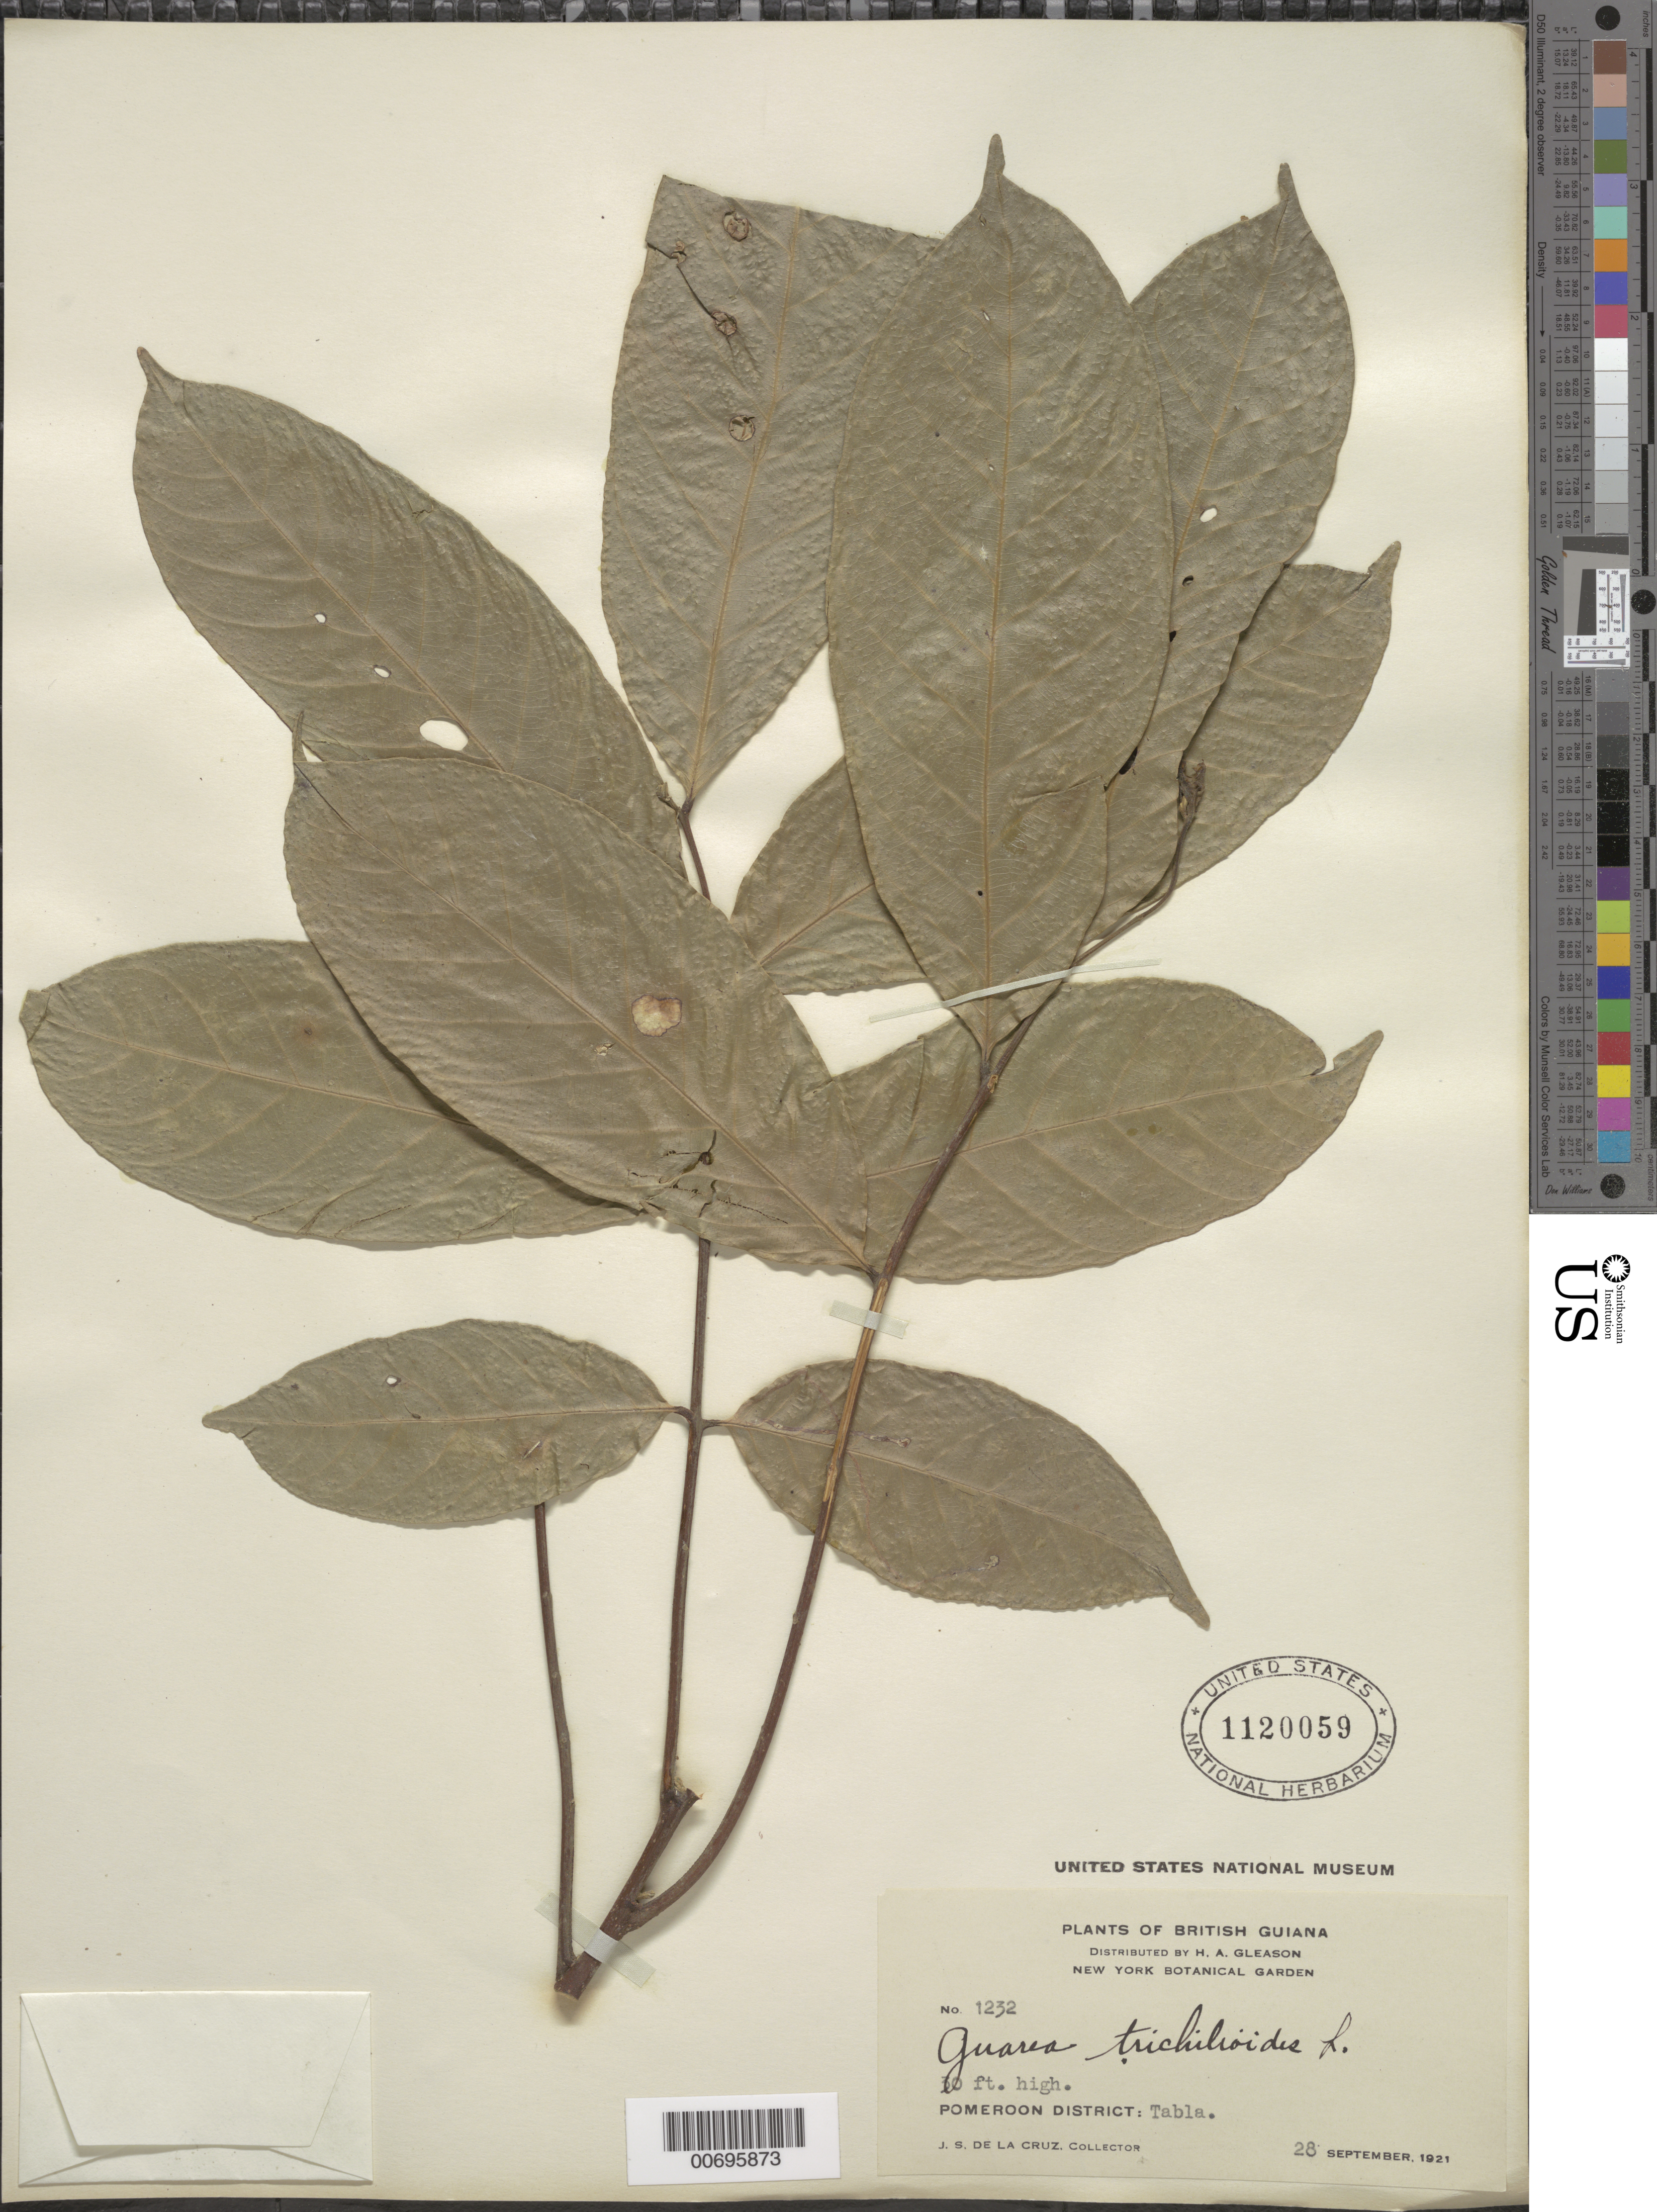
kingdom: Plantae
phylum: Tracheophyta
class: Magnoliopsida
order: Sapindales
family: Meliaceae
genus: Guarea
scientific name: Guarea trichilioides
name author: L.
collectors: J. S. de la Cruz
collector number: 1232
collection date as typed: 28-Sep-21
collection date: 1921-09-28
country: Guyana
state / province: Barima-Waini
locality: Tabla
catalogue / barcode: US 1120059